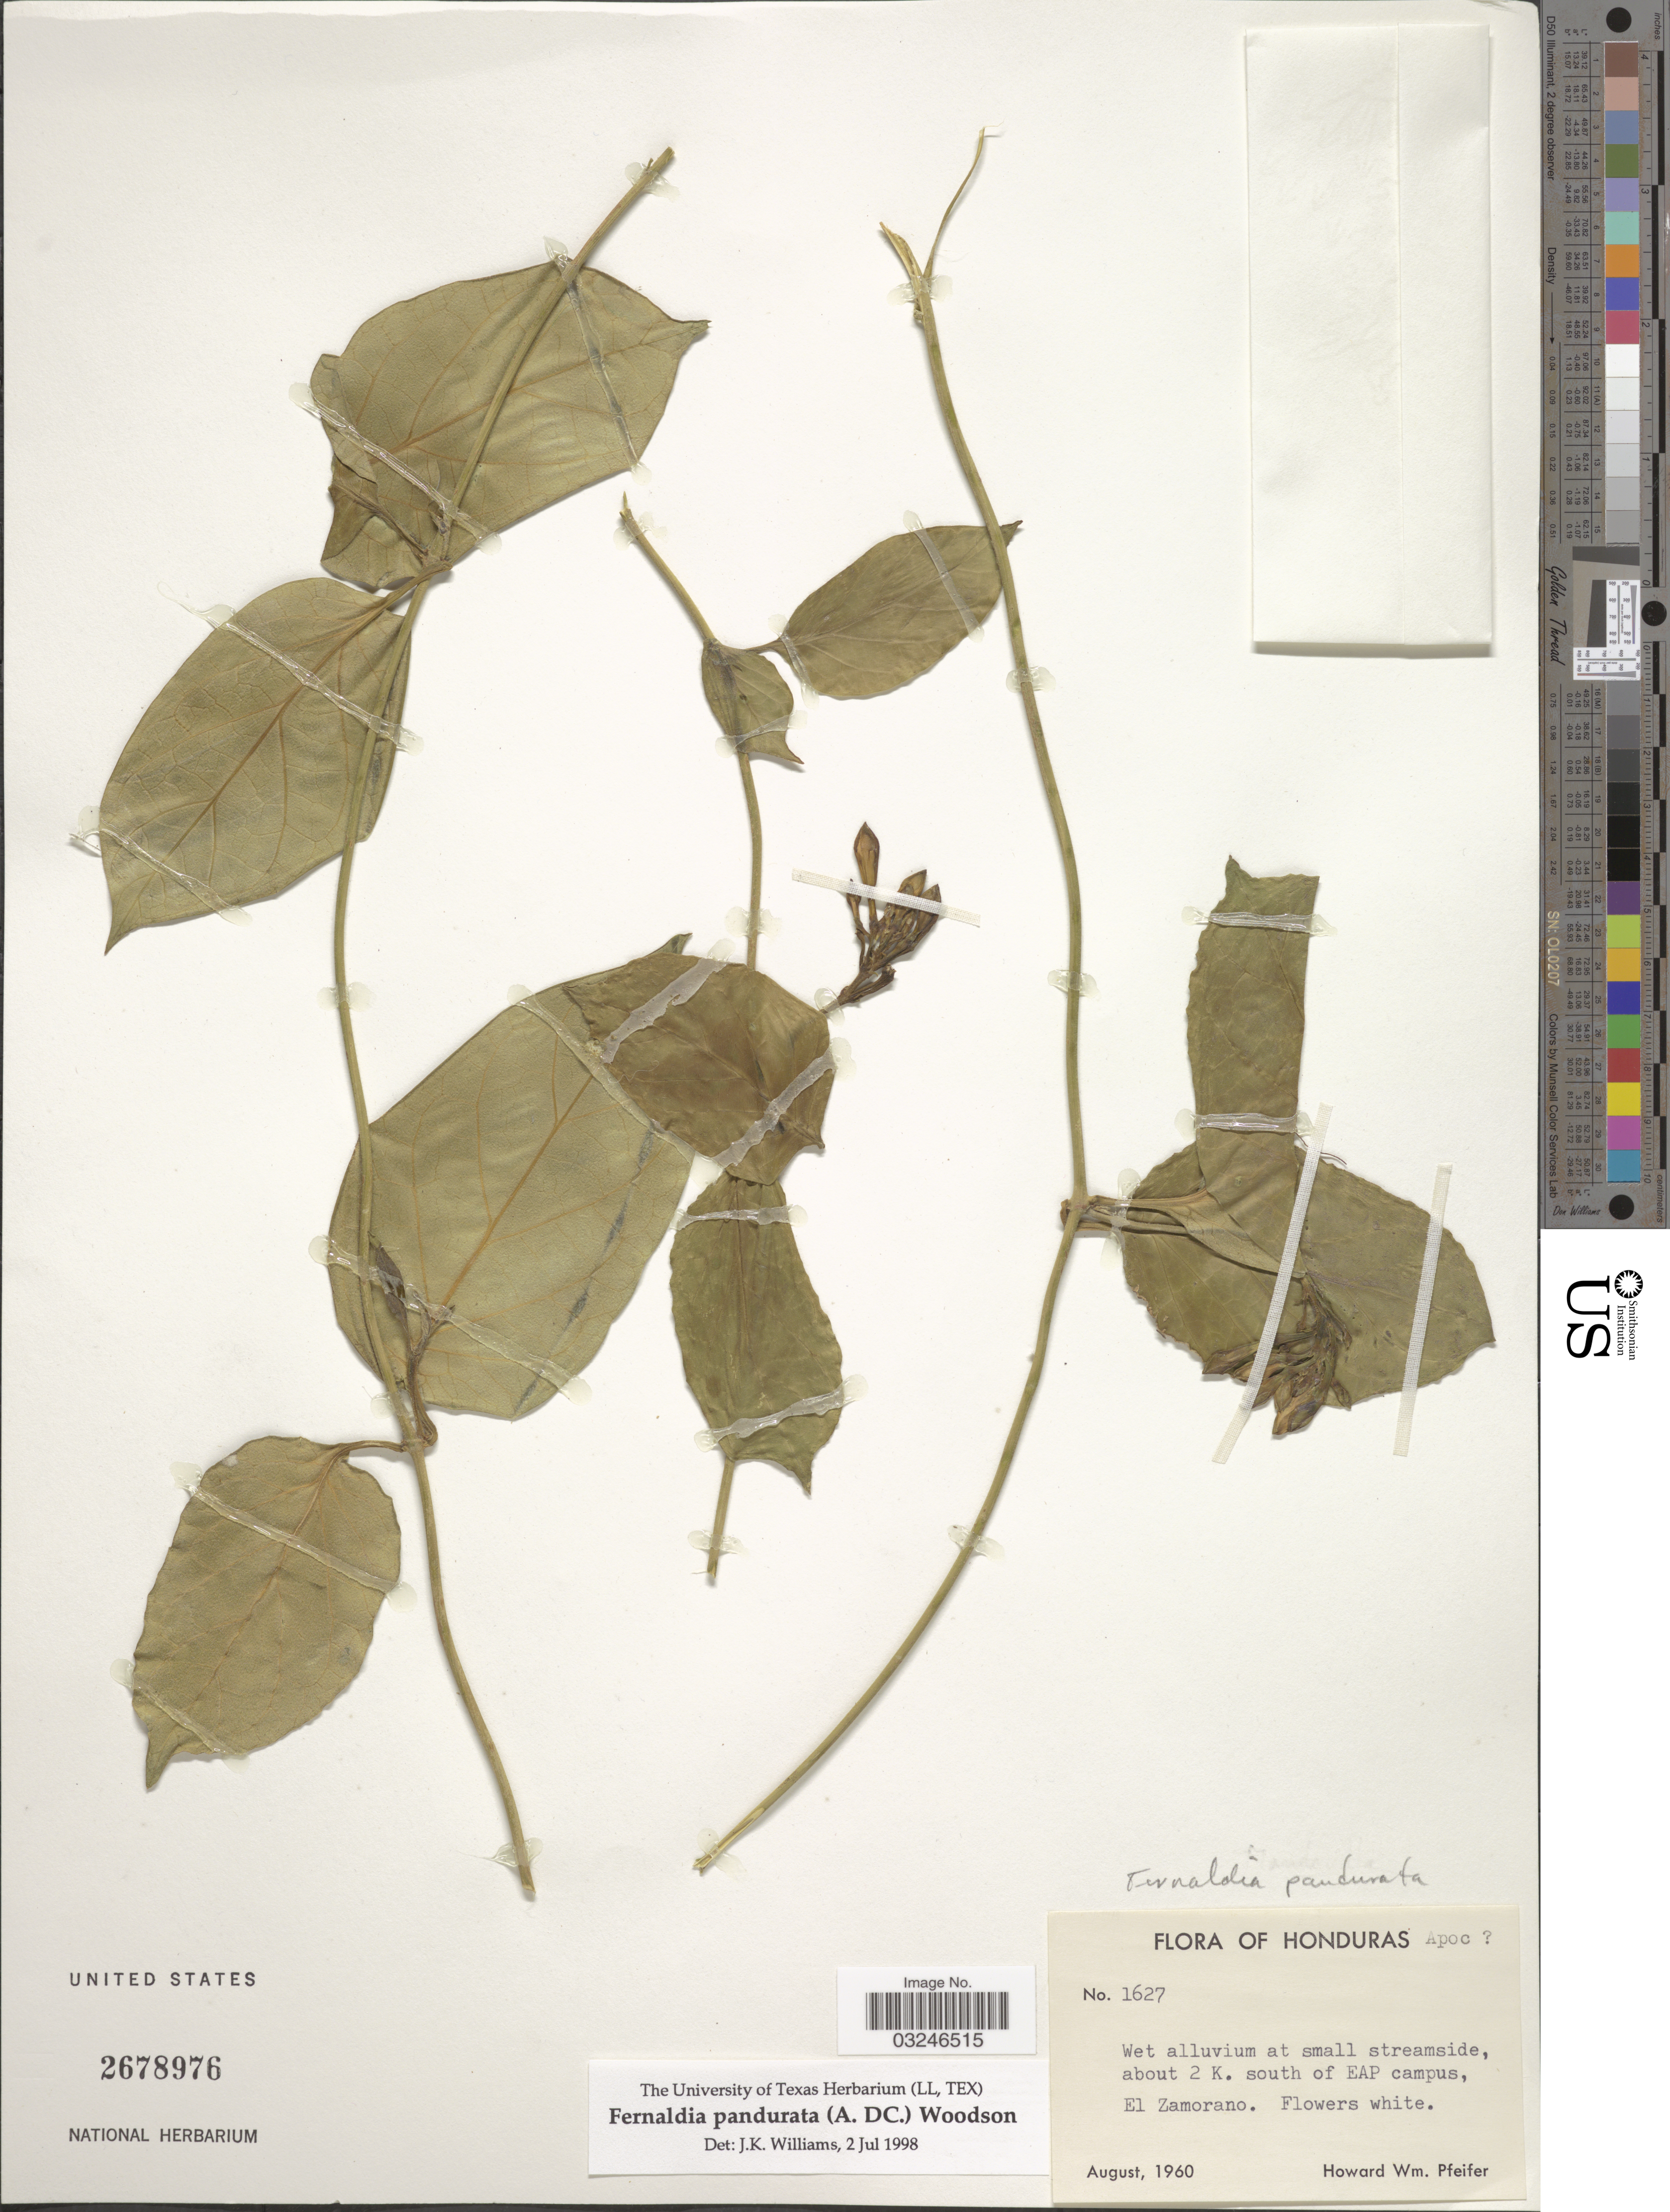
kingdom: Plantae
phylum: Tracheophyta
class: Magnoliopsida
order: Gentianales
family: Apocynaceae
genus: Fernaldia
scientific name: Fernaldia pandurata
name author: (A. DC.) Woodson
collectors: H. W. Pfeifer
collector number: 1627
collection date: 1960-08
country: Honduras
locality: About 2 K. south of EAP campus, El Zamorano.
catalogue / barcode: US 2678976